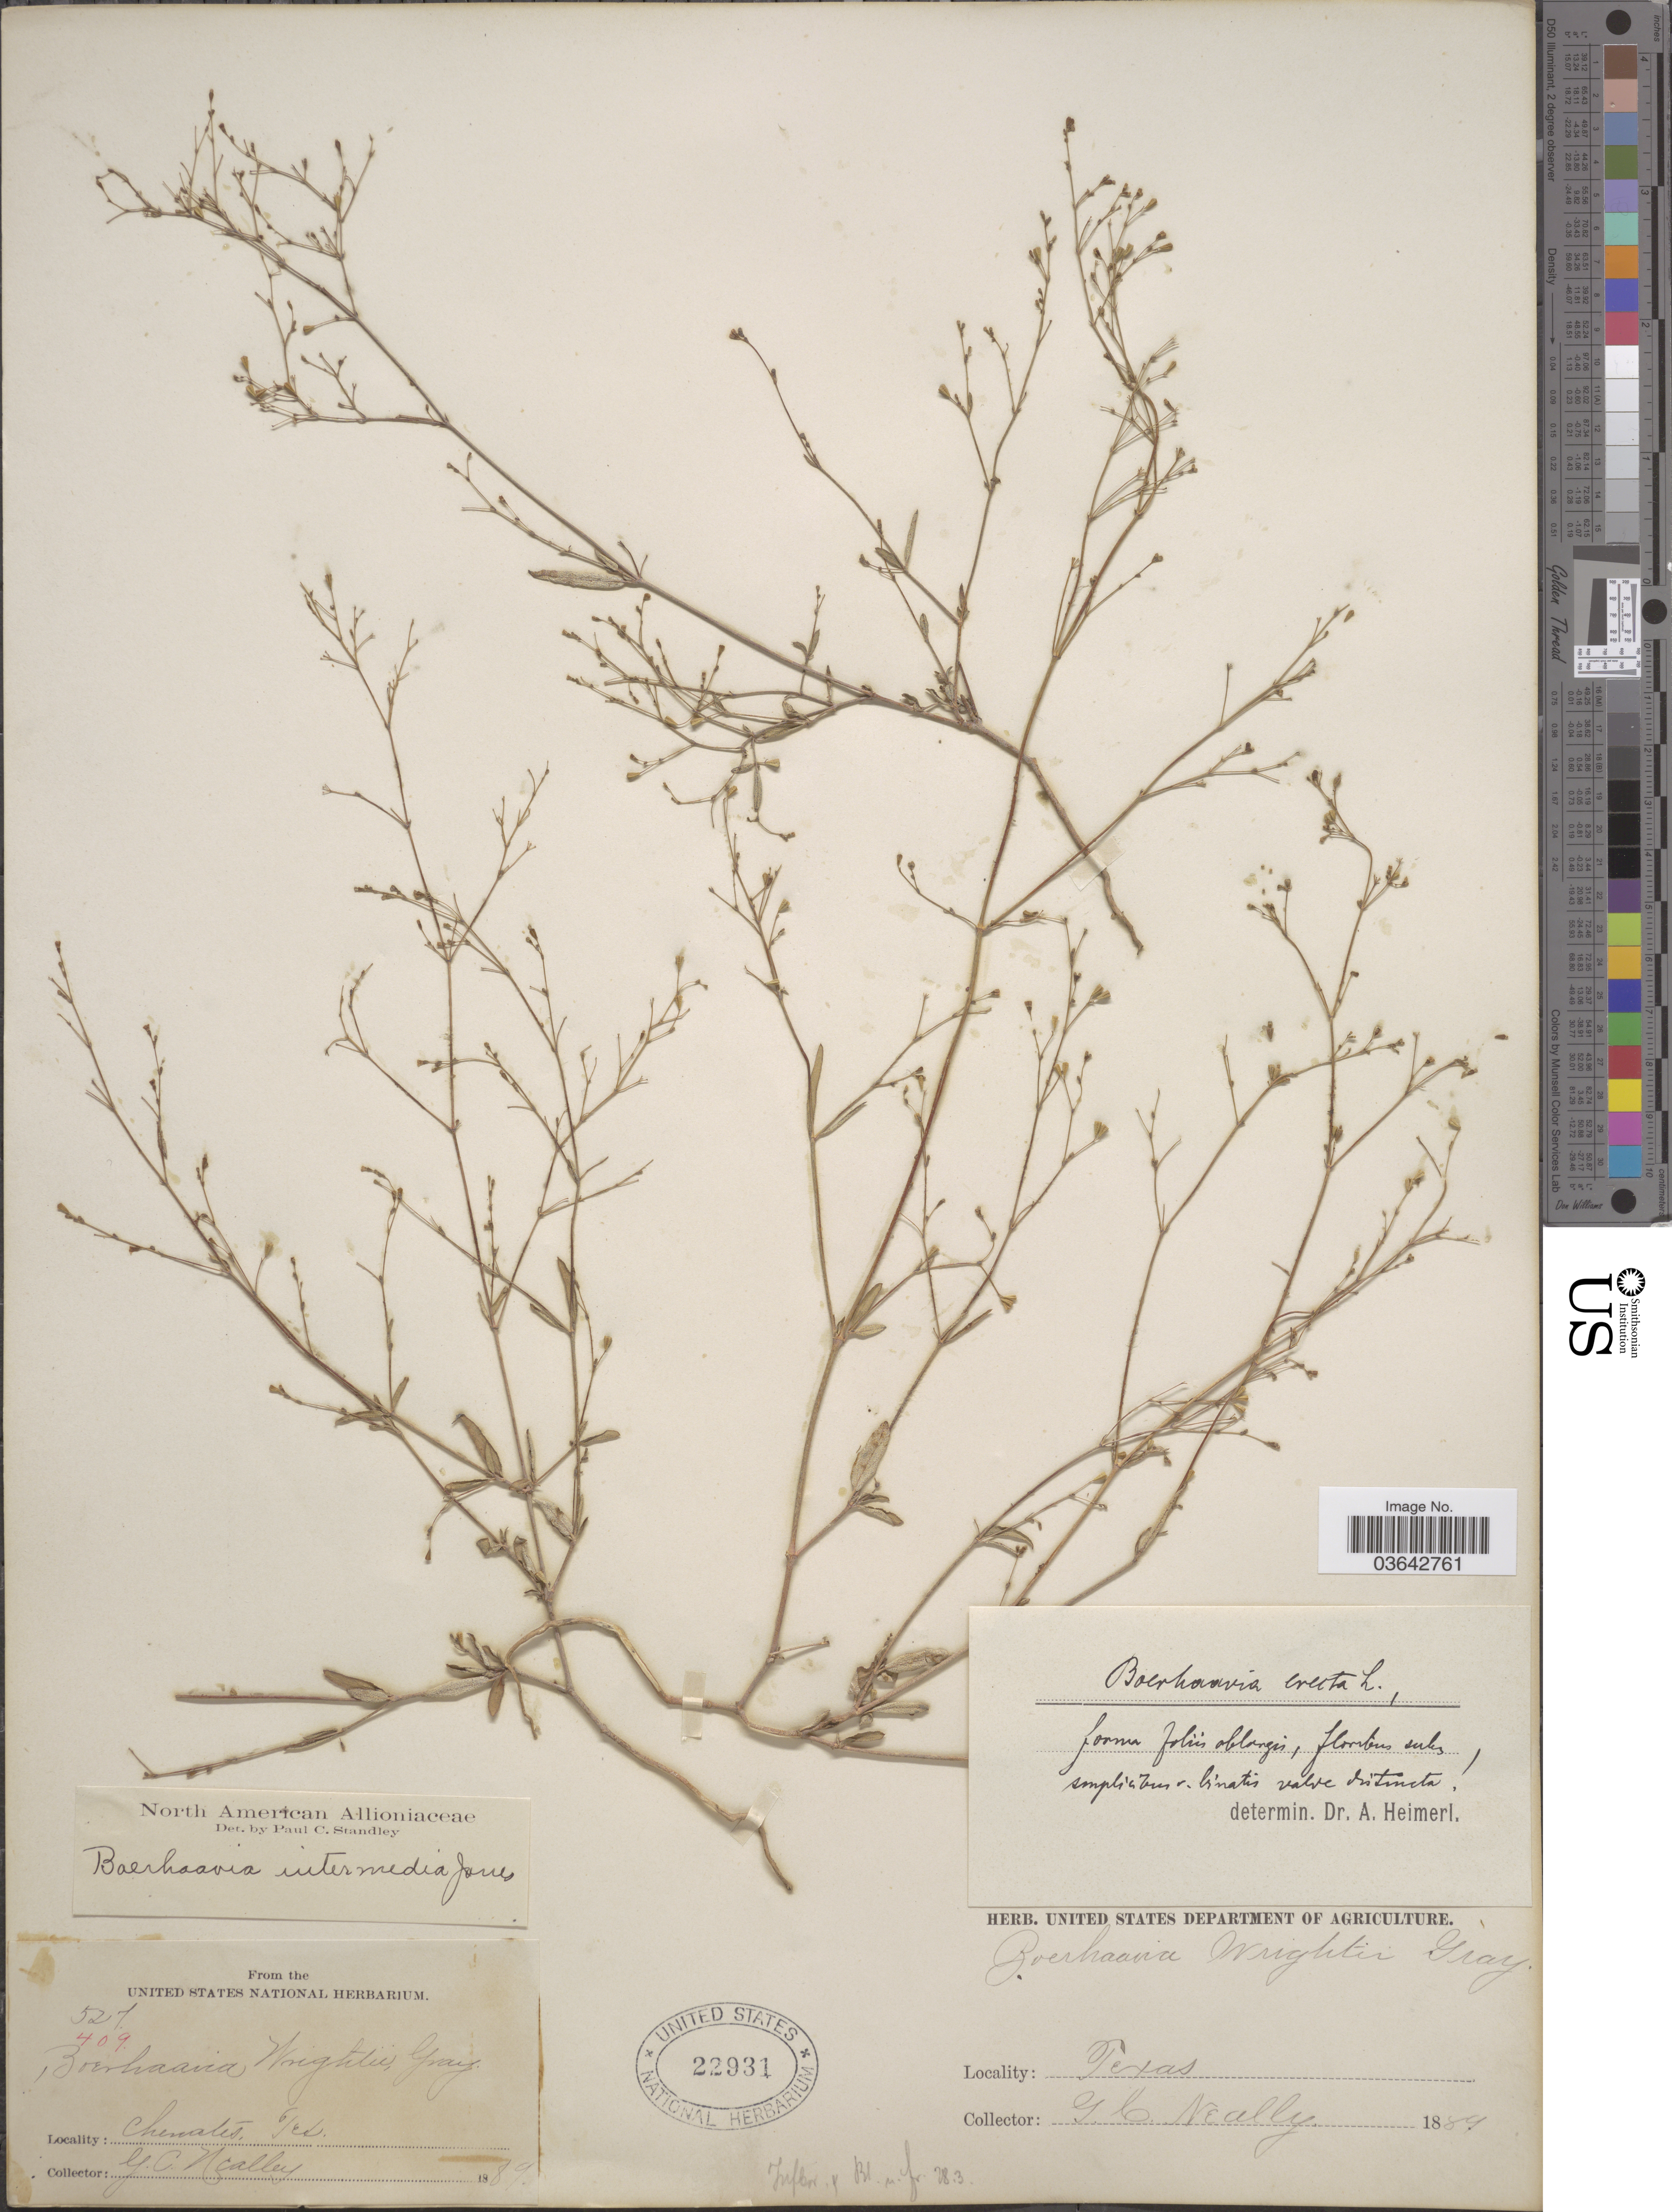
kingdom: Plantae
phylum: Tracheophyta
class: Magnoliopsida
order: Caryophyllales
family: Nyctaginaceae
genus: Boerhavia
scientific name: Boerhavia intermedia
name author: M.E. Jones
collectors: G. C. Nealley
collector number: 527/409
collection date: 1889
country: United States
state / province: Texas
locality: Chenates.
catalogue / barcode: US 22931